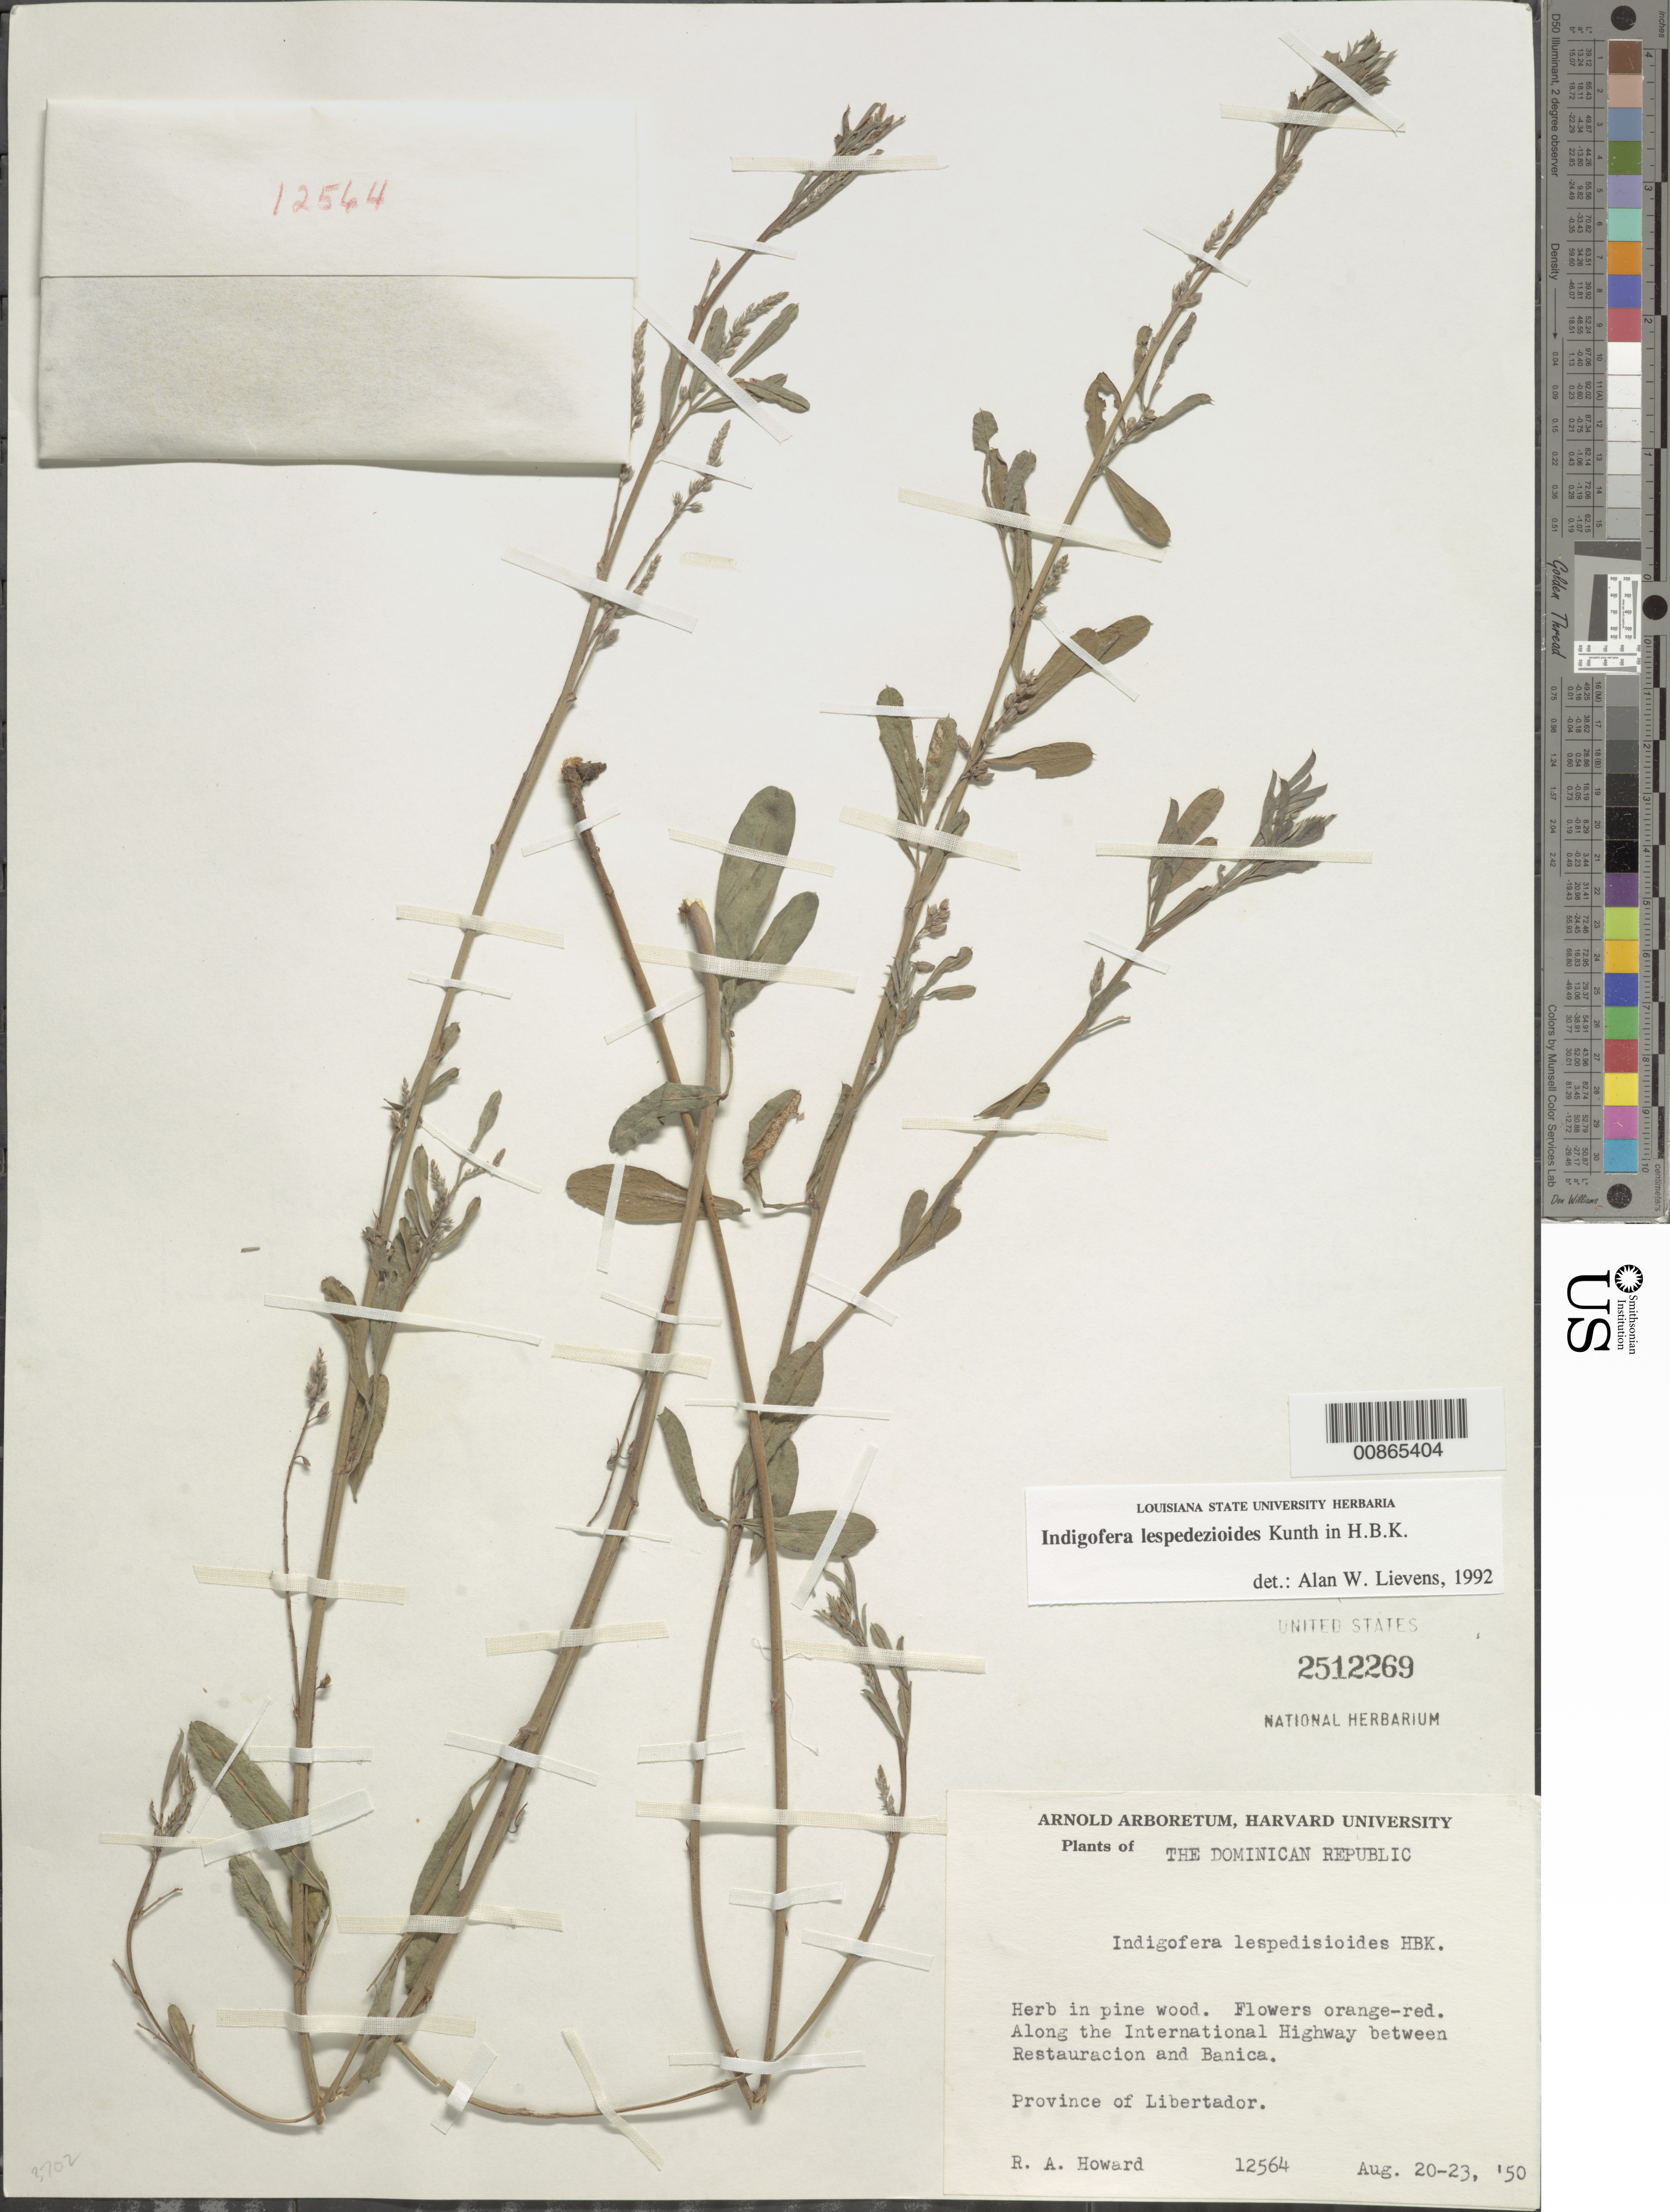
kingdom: Plantae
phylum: Tracheophyta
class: Magnoliopsida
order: Fabales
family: Fabaceae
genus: Indigofera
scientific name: Indigofera lespedezioides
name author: Kunth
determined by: Lievens, A. W., (LSU), Louisiana State University Herbarium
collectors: R. A. Howard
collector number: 12564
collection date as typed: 20 Aug 1950 to 23 Aug 1950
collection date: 1950-08-20/1950-08-23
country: Dominican Republic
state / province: Dajabon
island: Hispaniola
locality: Along the International Highway between Restauración and Banica. Province of Libertador (obsolete).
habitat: In Pine wood.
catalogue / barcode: US 2512269